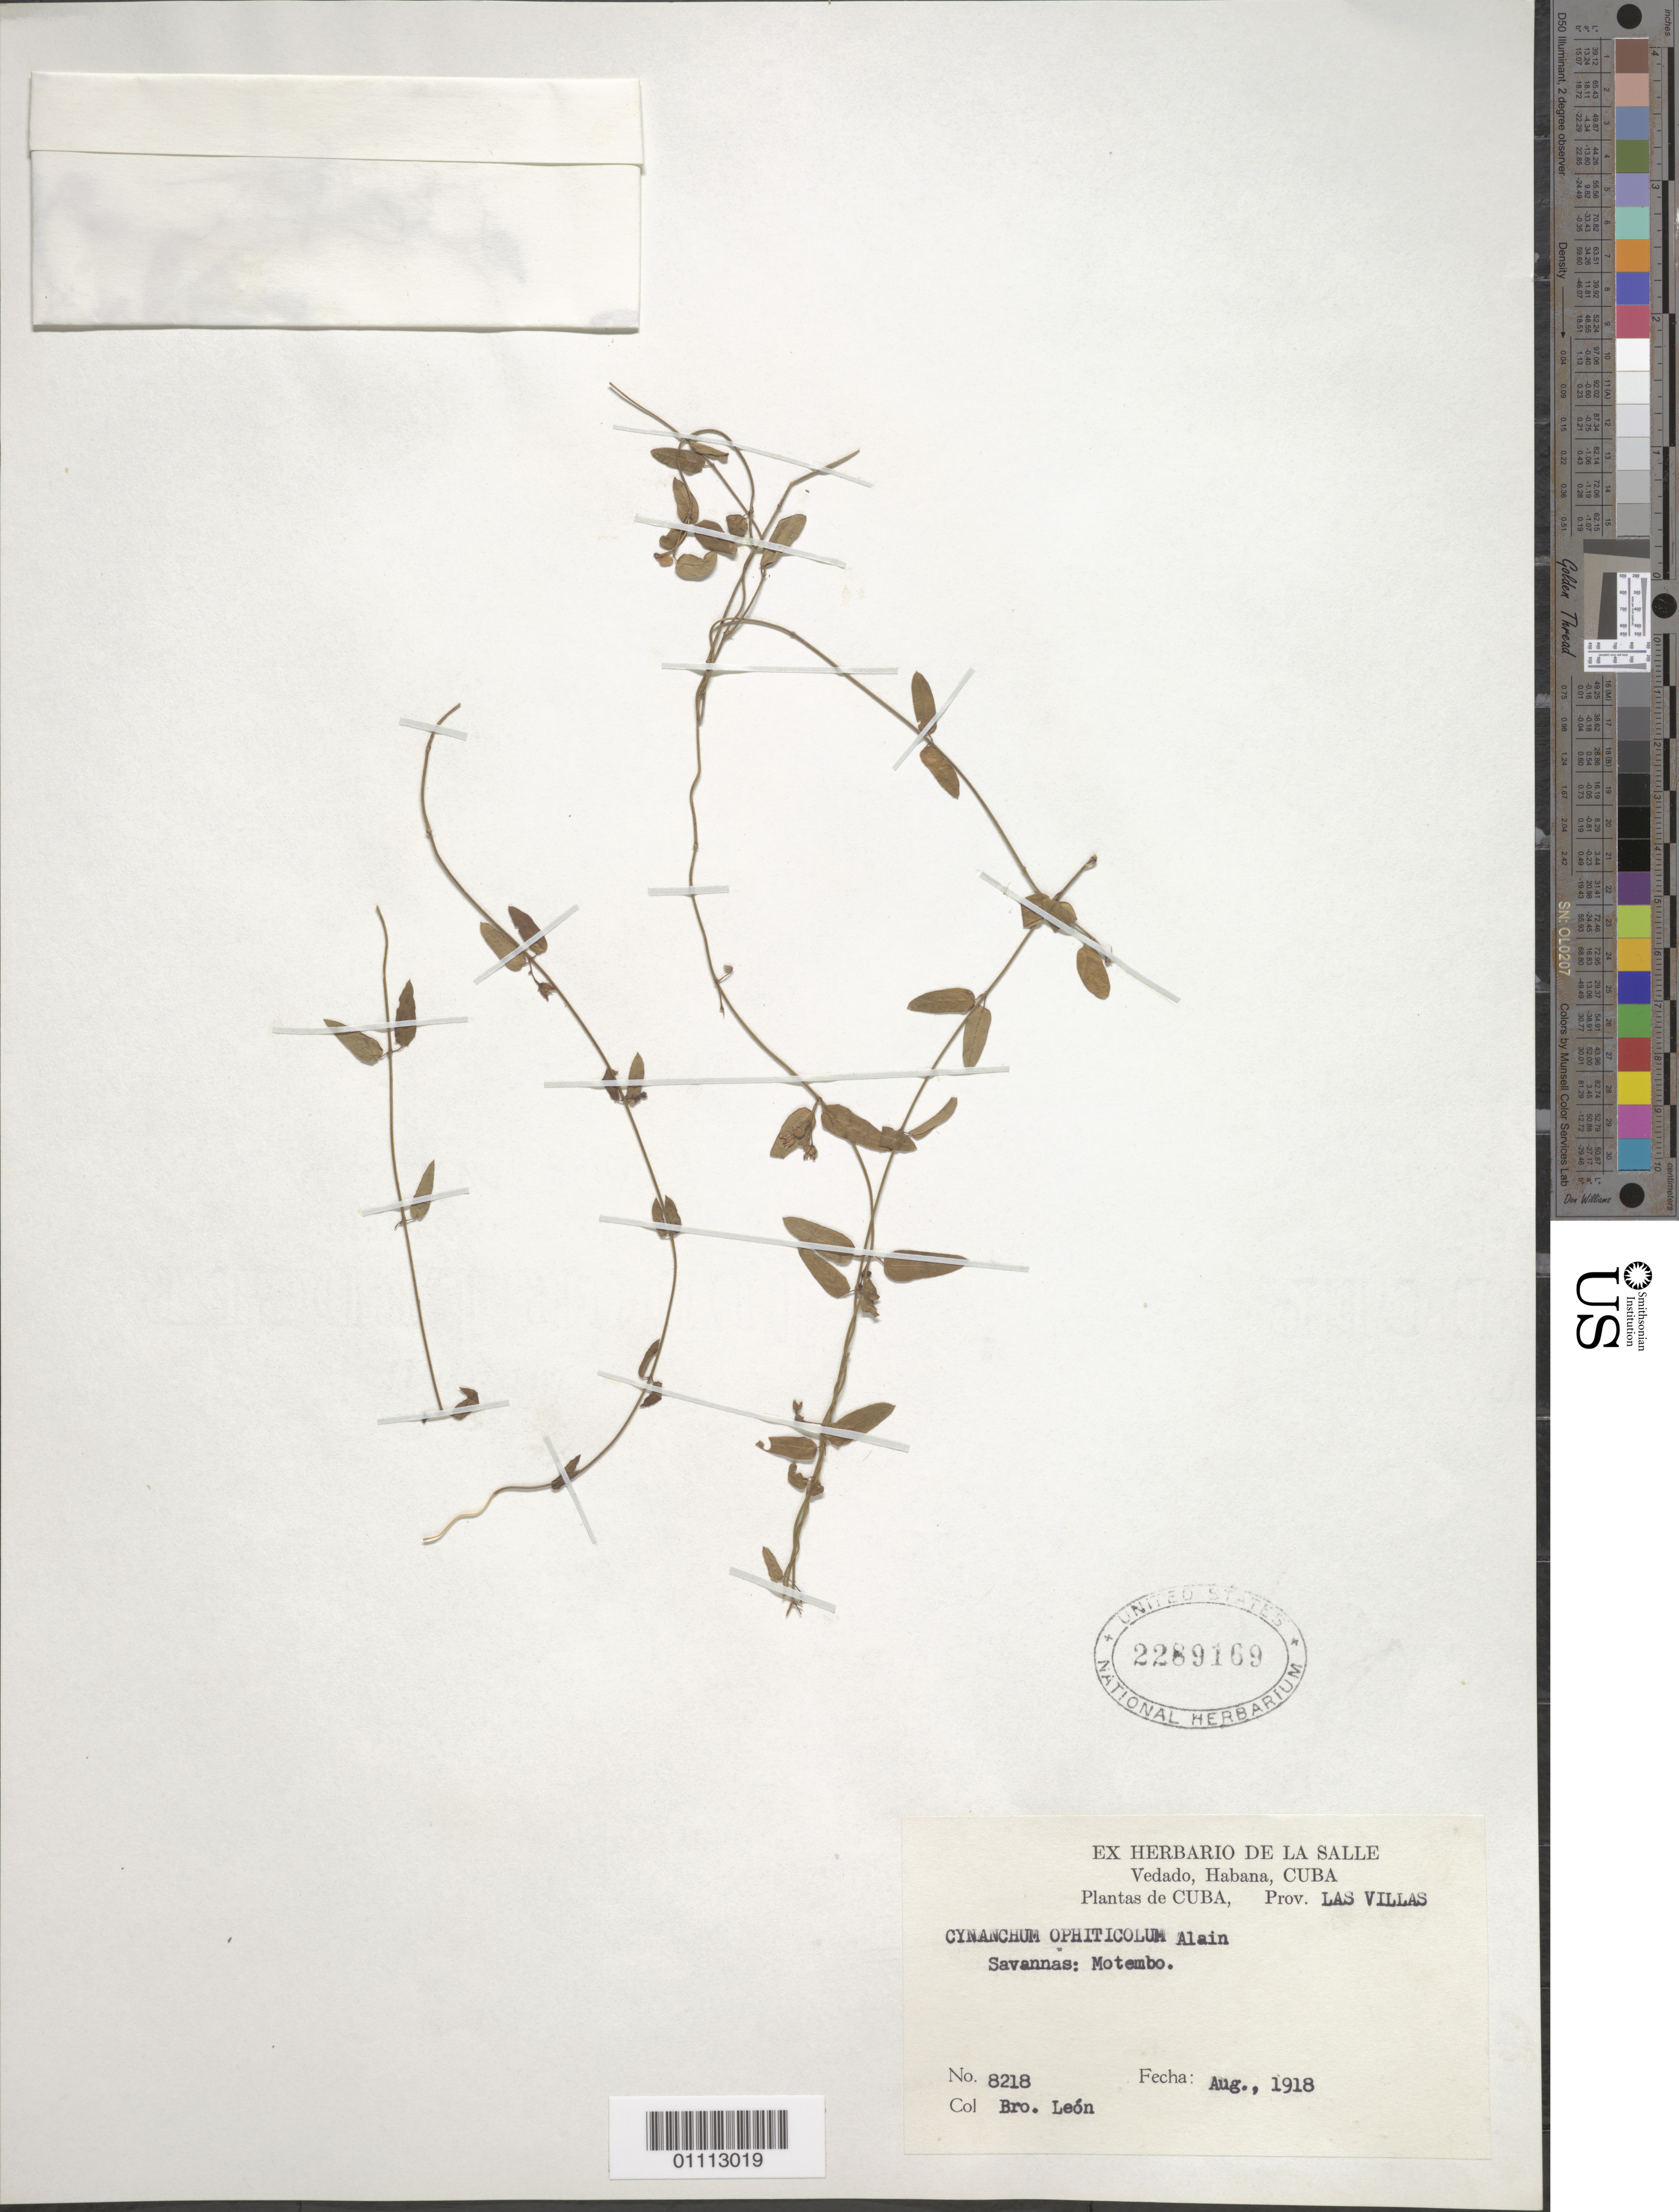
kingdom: Plantae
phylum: Tracheophyta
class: Magnoliopsida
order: Gentianales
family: Apocynaceae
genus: Cynanchum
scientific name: Cynanchum ophiticola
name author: Alain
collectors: Bro. León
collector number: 8218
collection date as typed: Aug 1918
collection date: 1918-08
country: Cuba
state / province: Villa Clara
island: Cuba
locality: Savannas: Motembo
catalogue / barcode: US 2289169